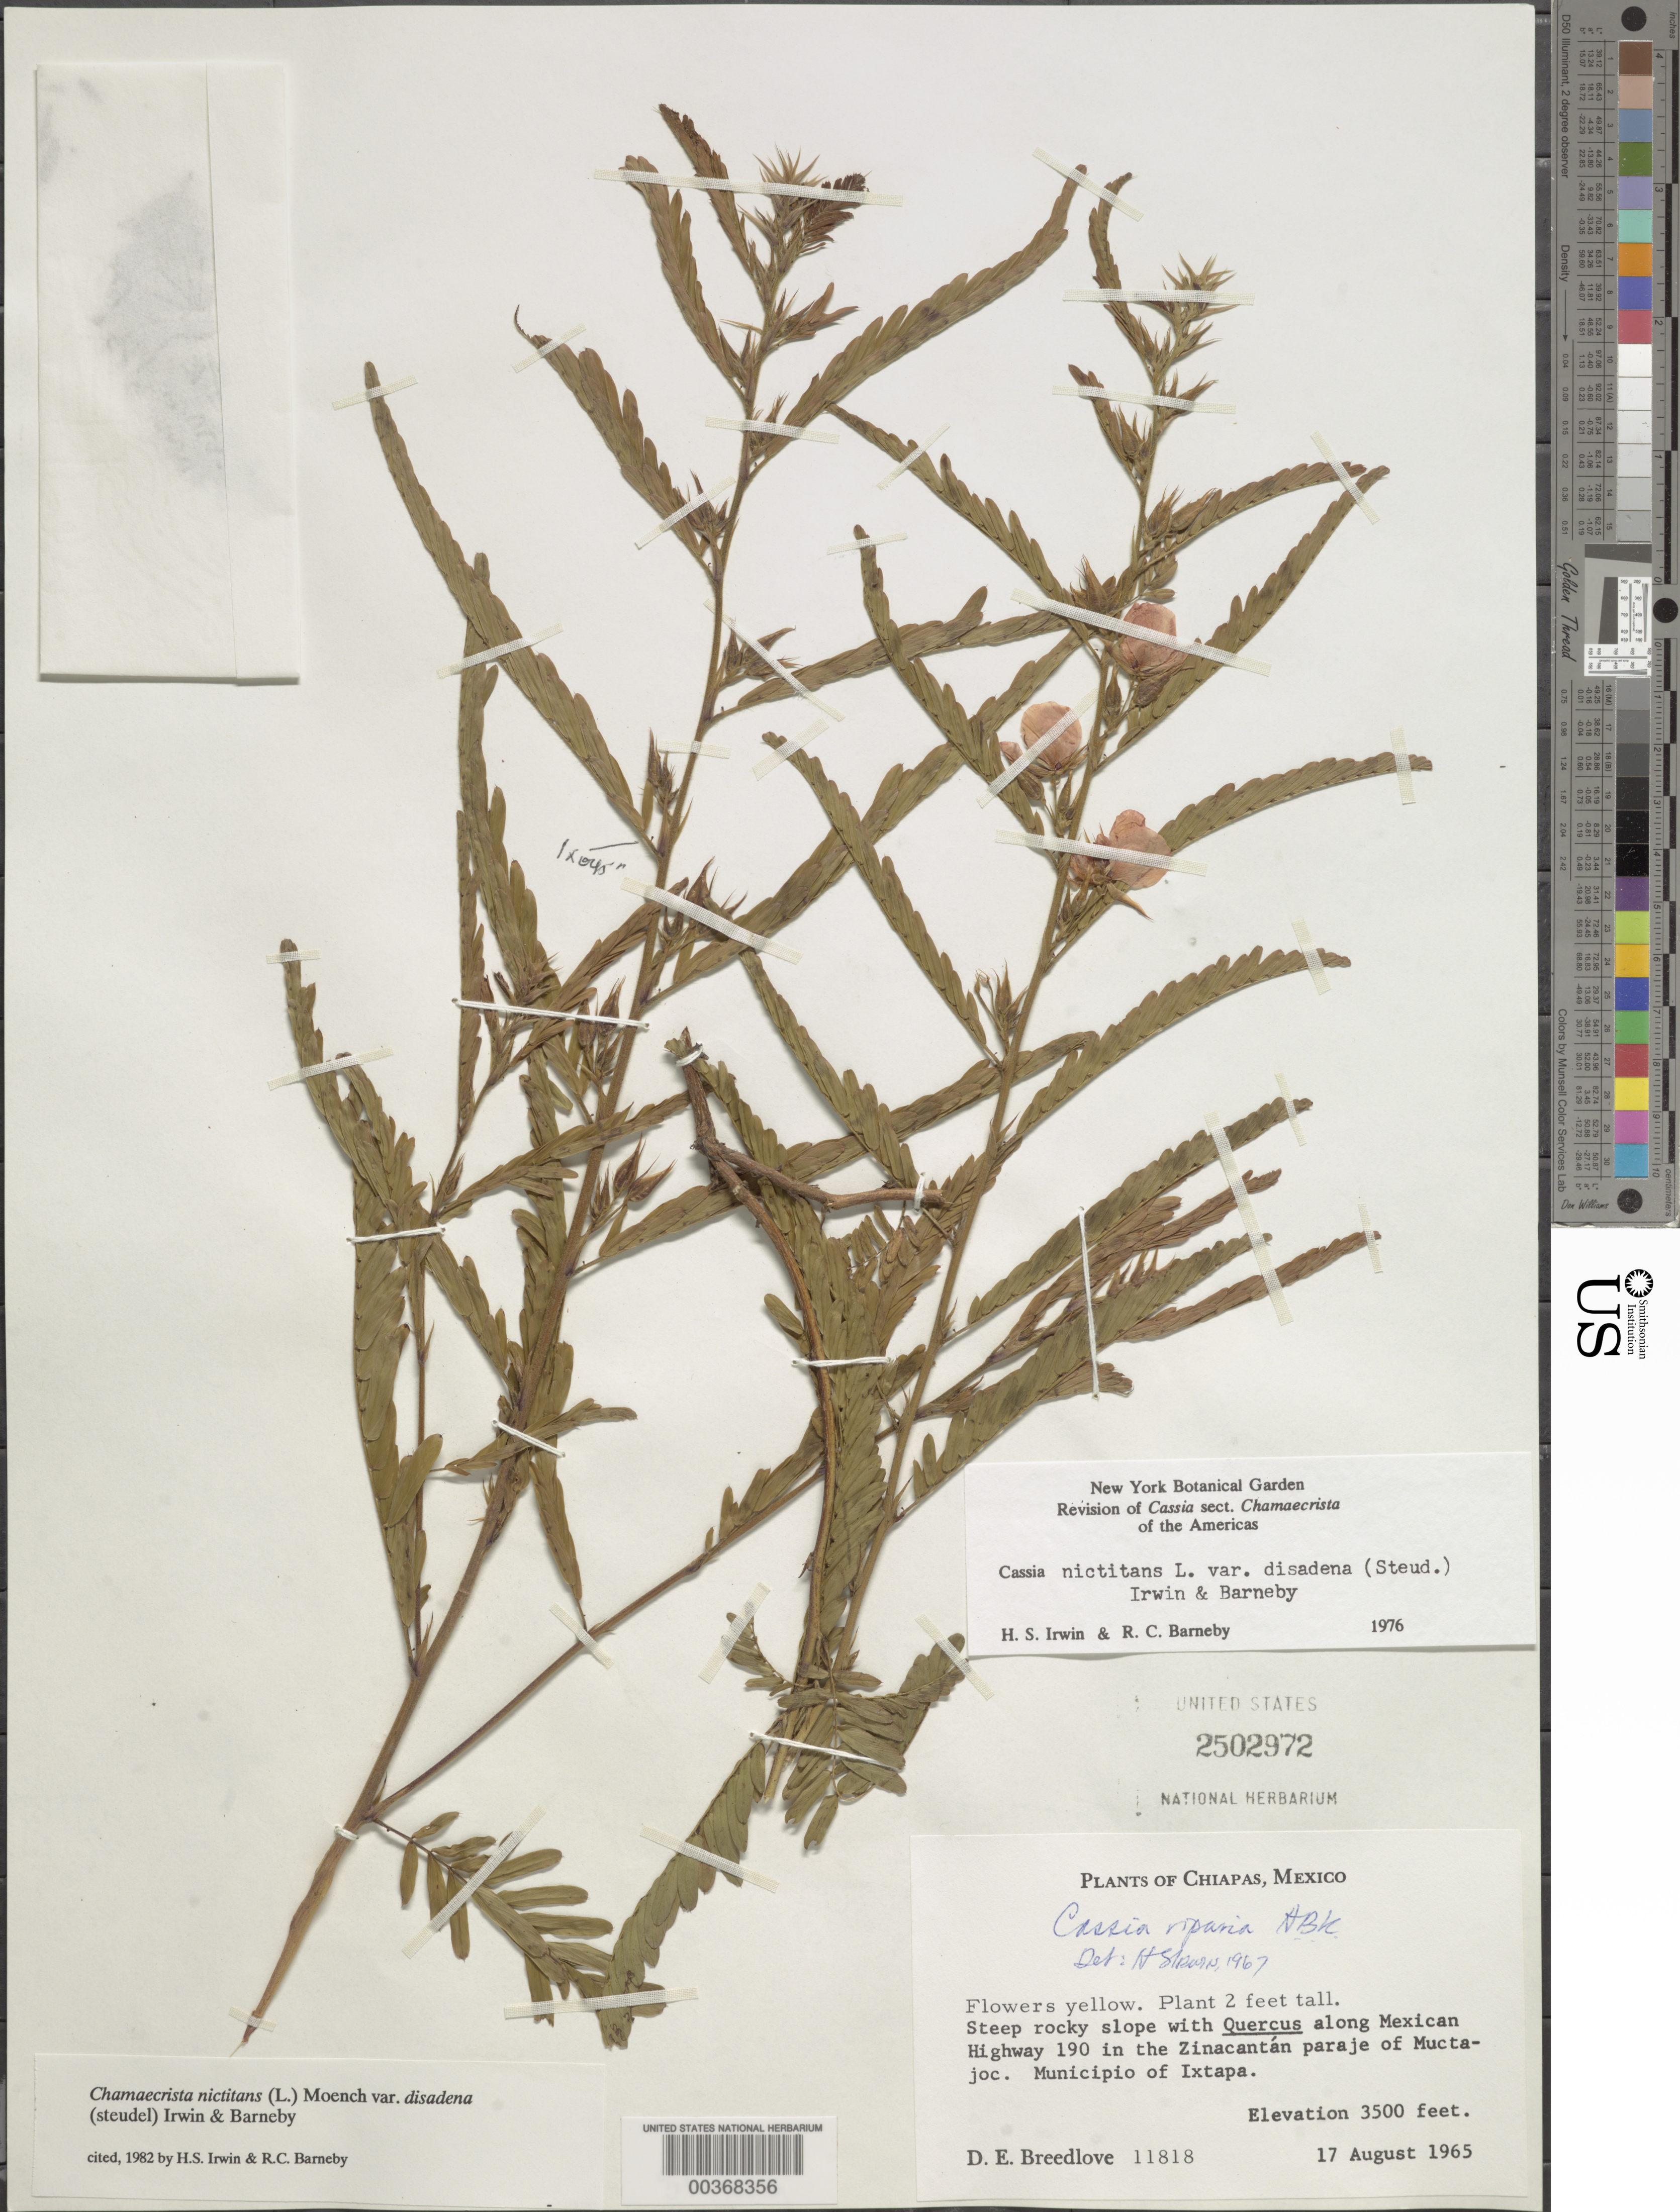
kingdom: Plantae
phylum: Tracheophyta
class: Magnoliopsida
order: Fabales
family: Fabaceae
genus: Chamaecrista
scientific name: Chamaecrista nictitans var. disadena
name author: (Steud.) H.S. Irwin & Barneby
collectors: D. E. Breedlove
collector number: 11818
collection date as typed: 17 Aug 1965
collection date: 1965-08-17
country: Mexico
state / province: Chiapas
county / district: Ixtapa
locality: Along Mexican highway 190 at the Zinacantan paraje of Muctajoc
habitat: Steep rocky slope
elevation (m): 1067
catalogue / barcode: US 2502972